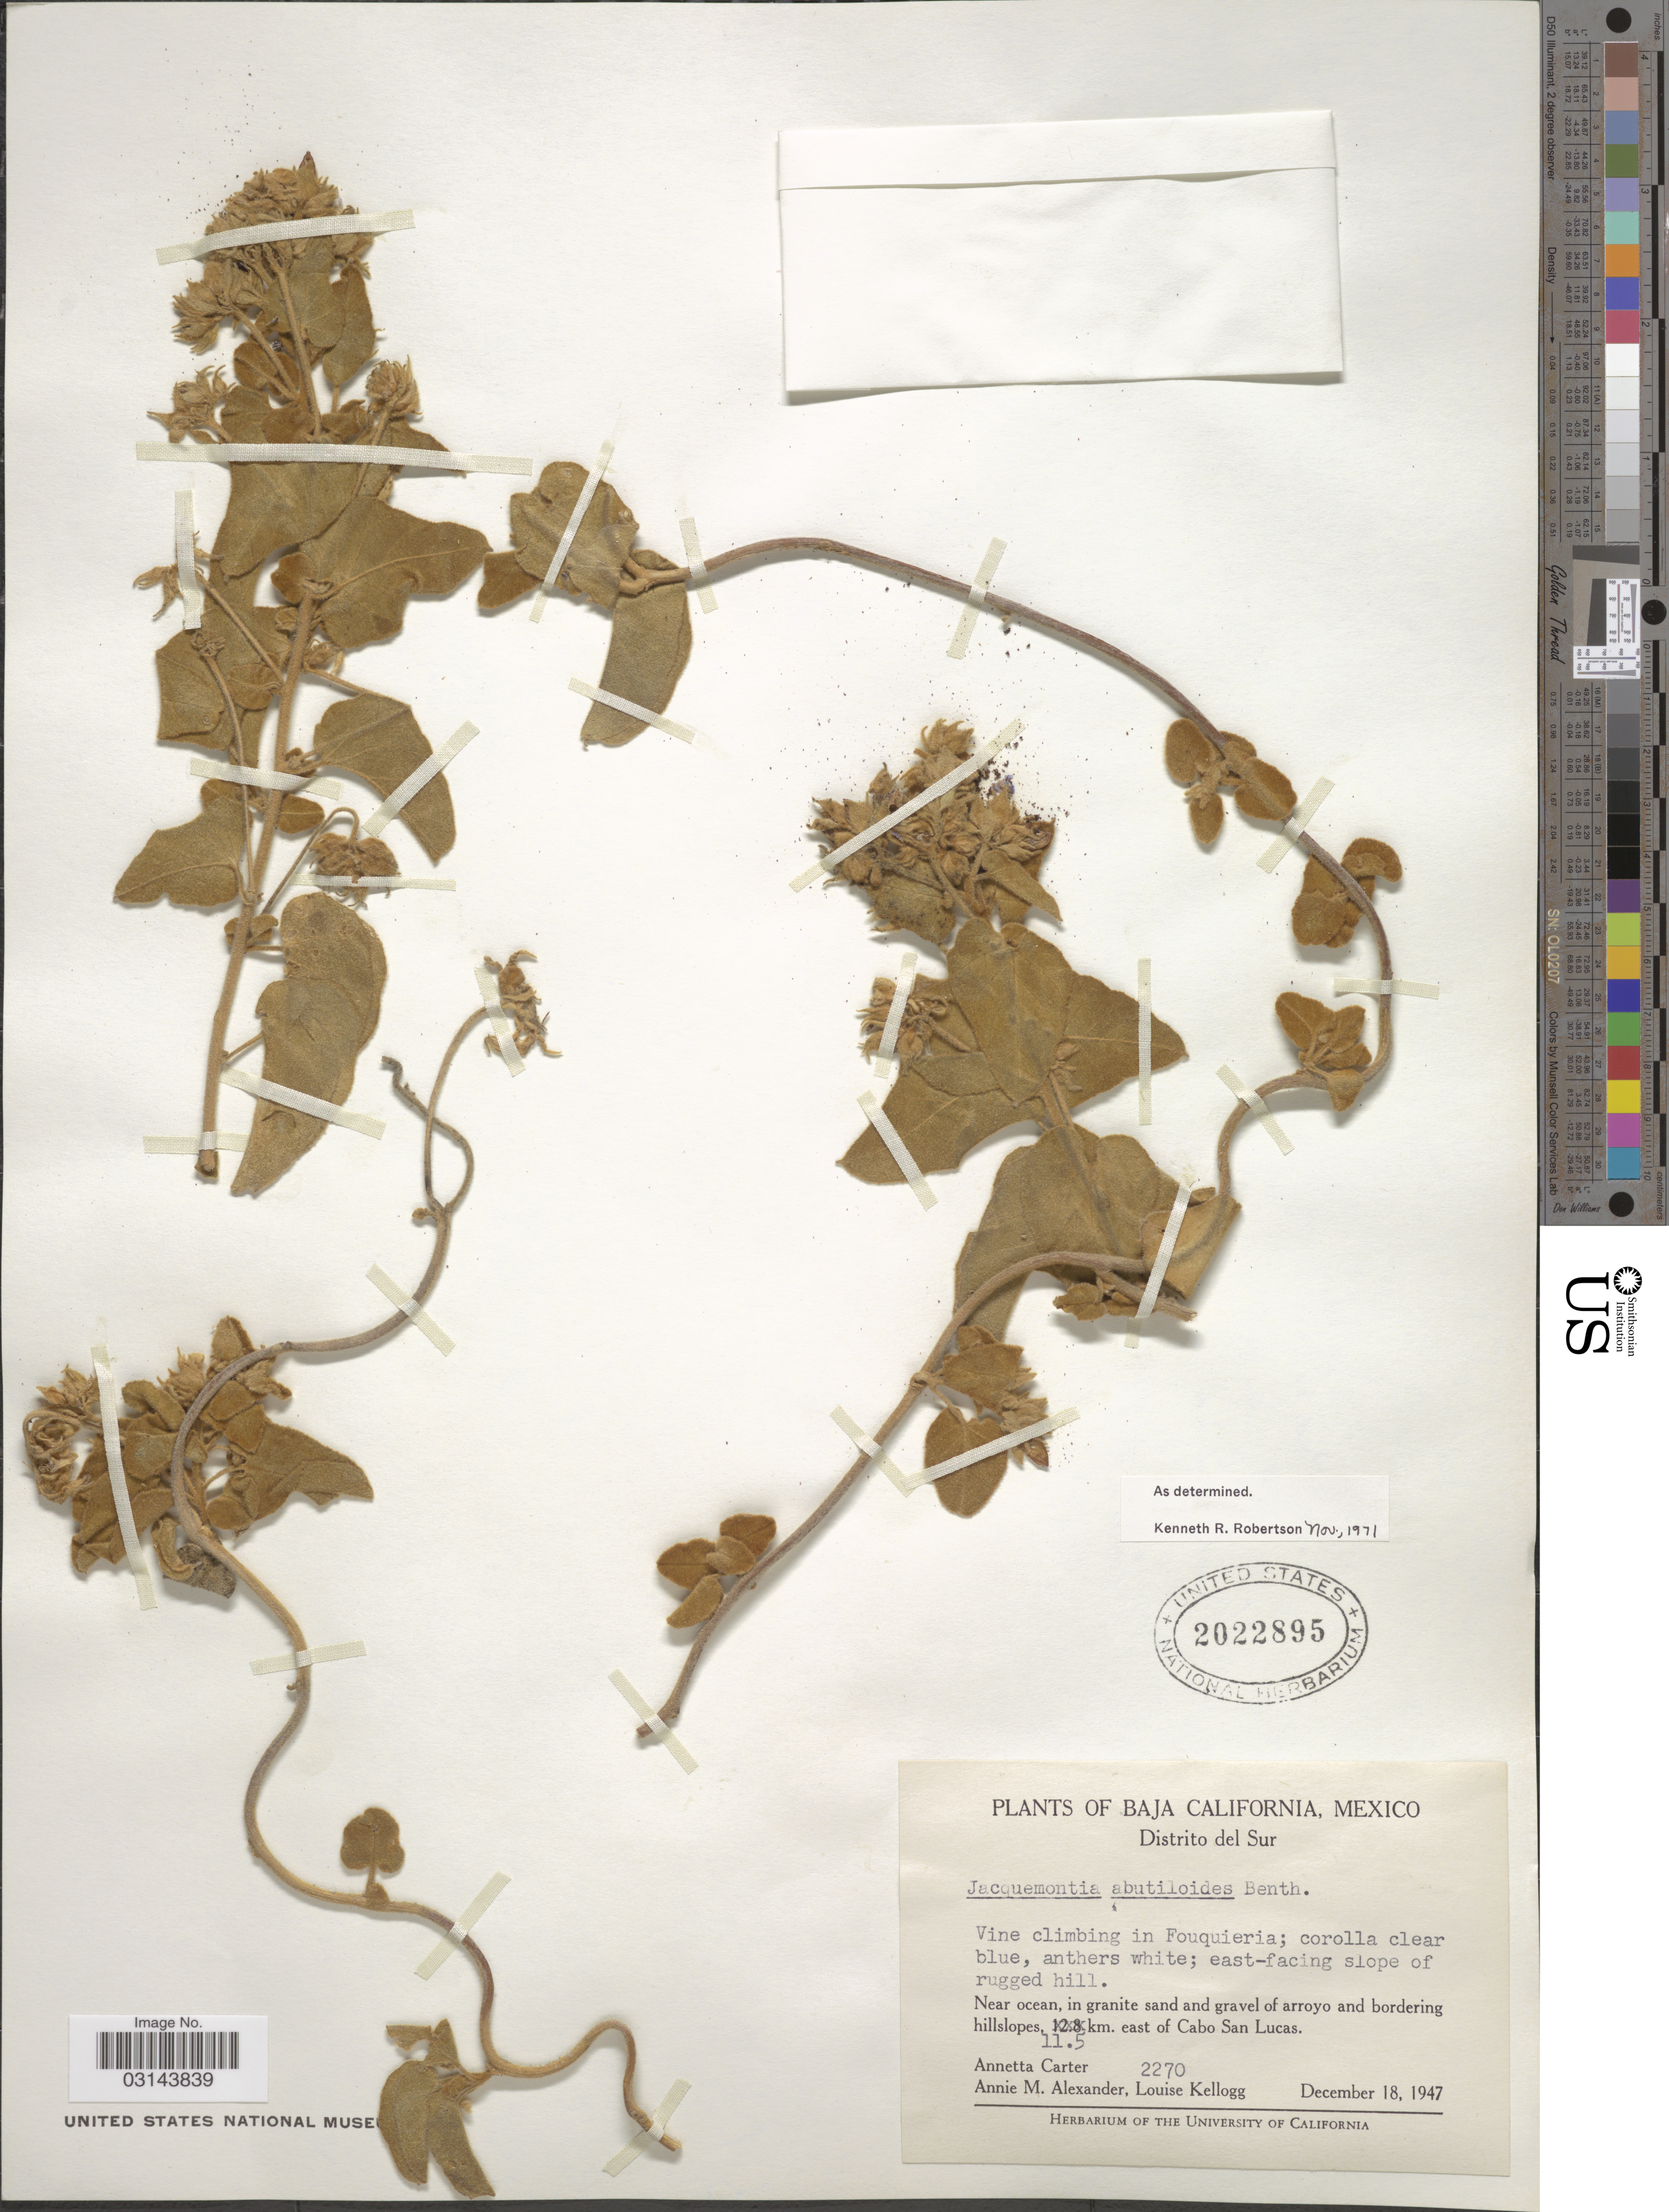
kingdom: Plantae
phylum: Tracheophyta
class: Magnoliopsida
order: Solanales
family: Convolvulaceae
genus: Jacquemontia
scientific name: Jacquemontia abutiloides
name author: Benth.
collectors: A. Carter, A. M. Alexander & L. Kellogg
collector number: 2270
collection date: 1947-12-18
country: Mexico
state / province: Baja California Sur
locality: Distrito del Sur. Near ocean, in granite sand and gravel of arroyo and bordering hillslopes, 11.5 km. east of Cabo San Lucas.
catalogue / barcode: US 2022895